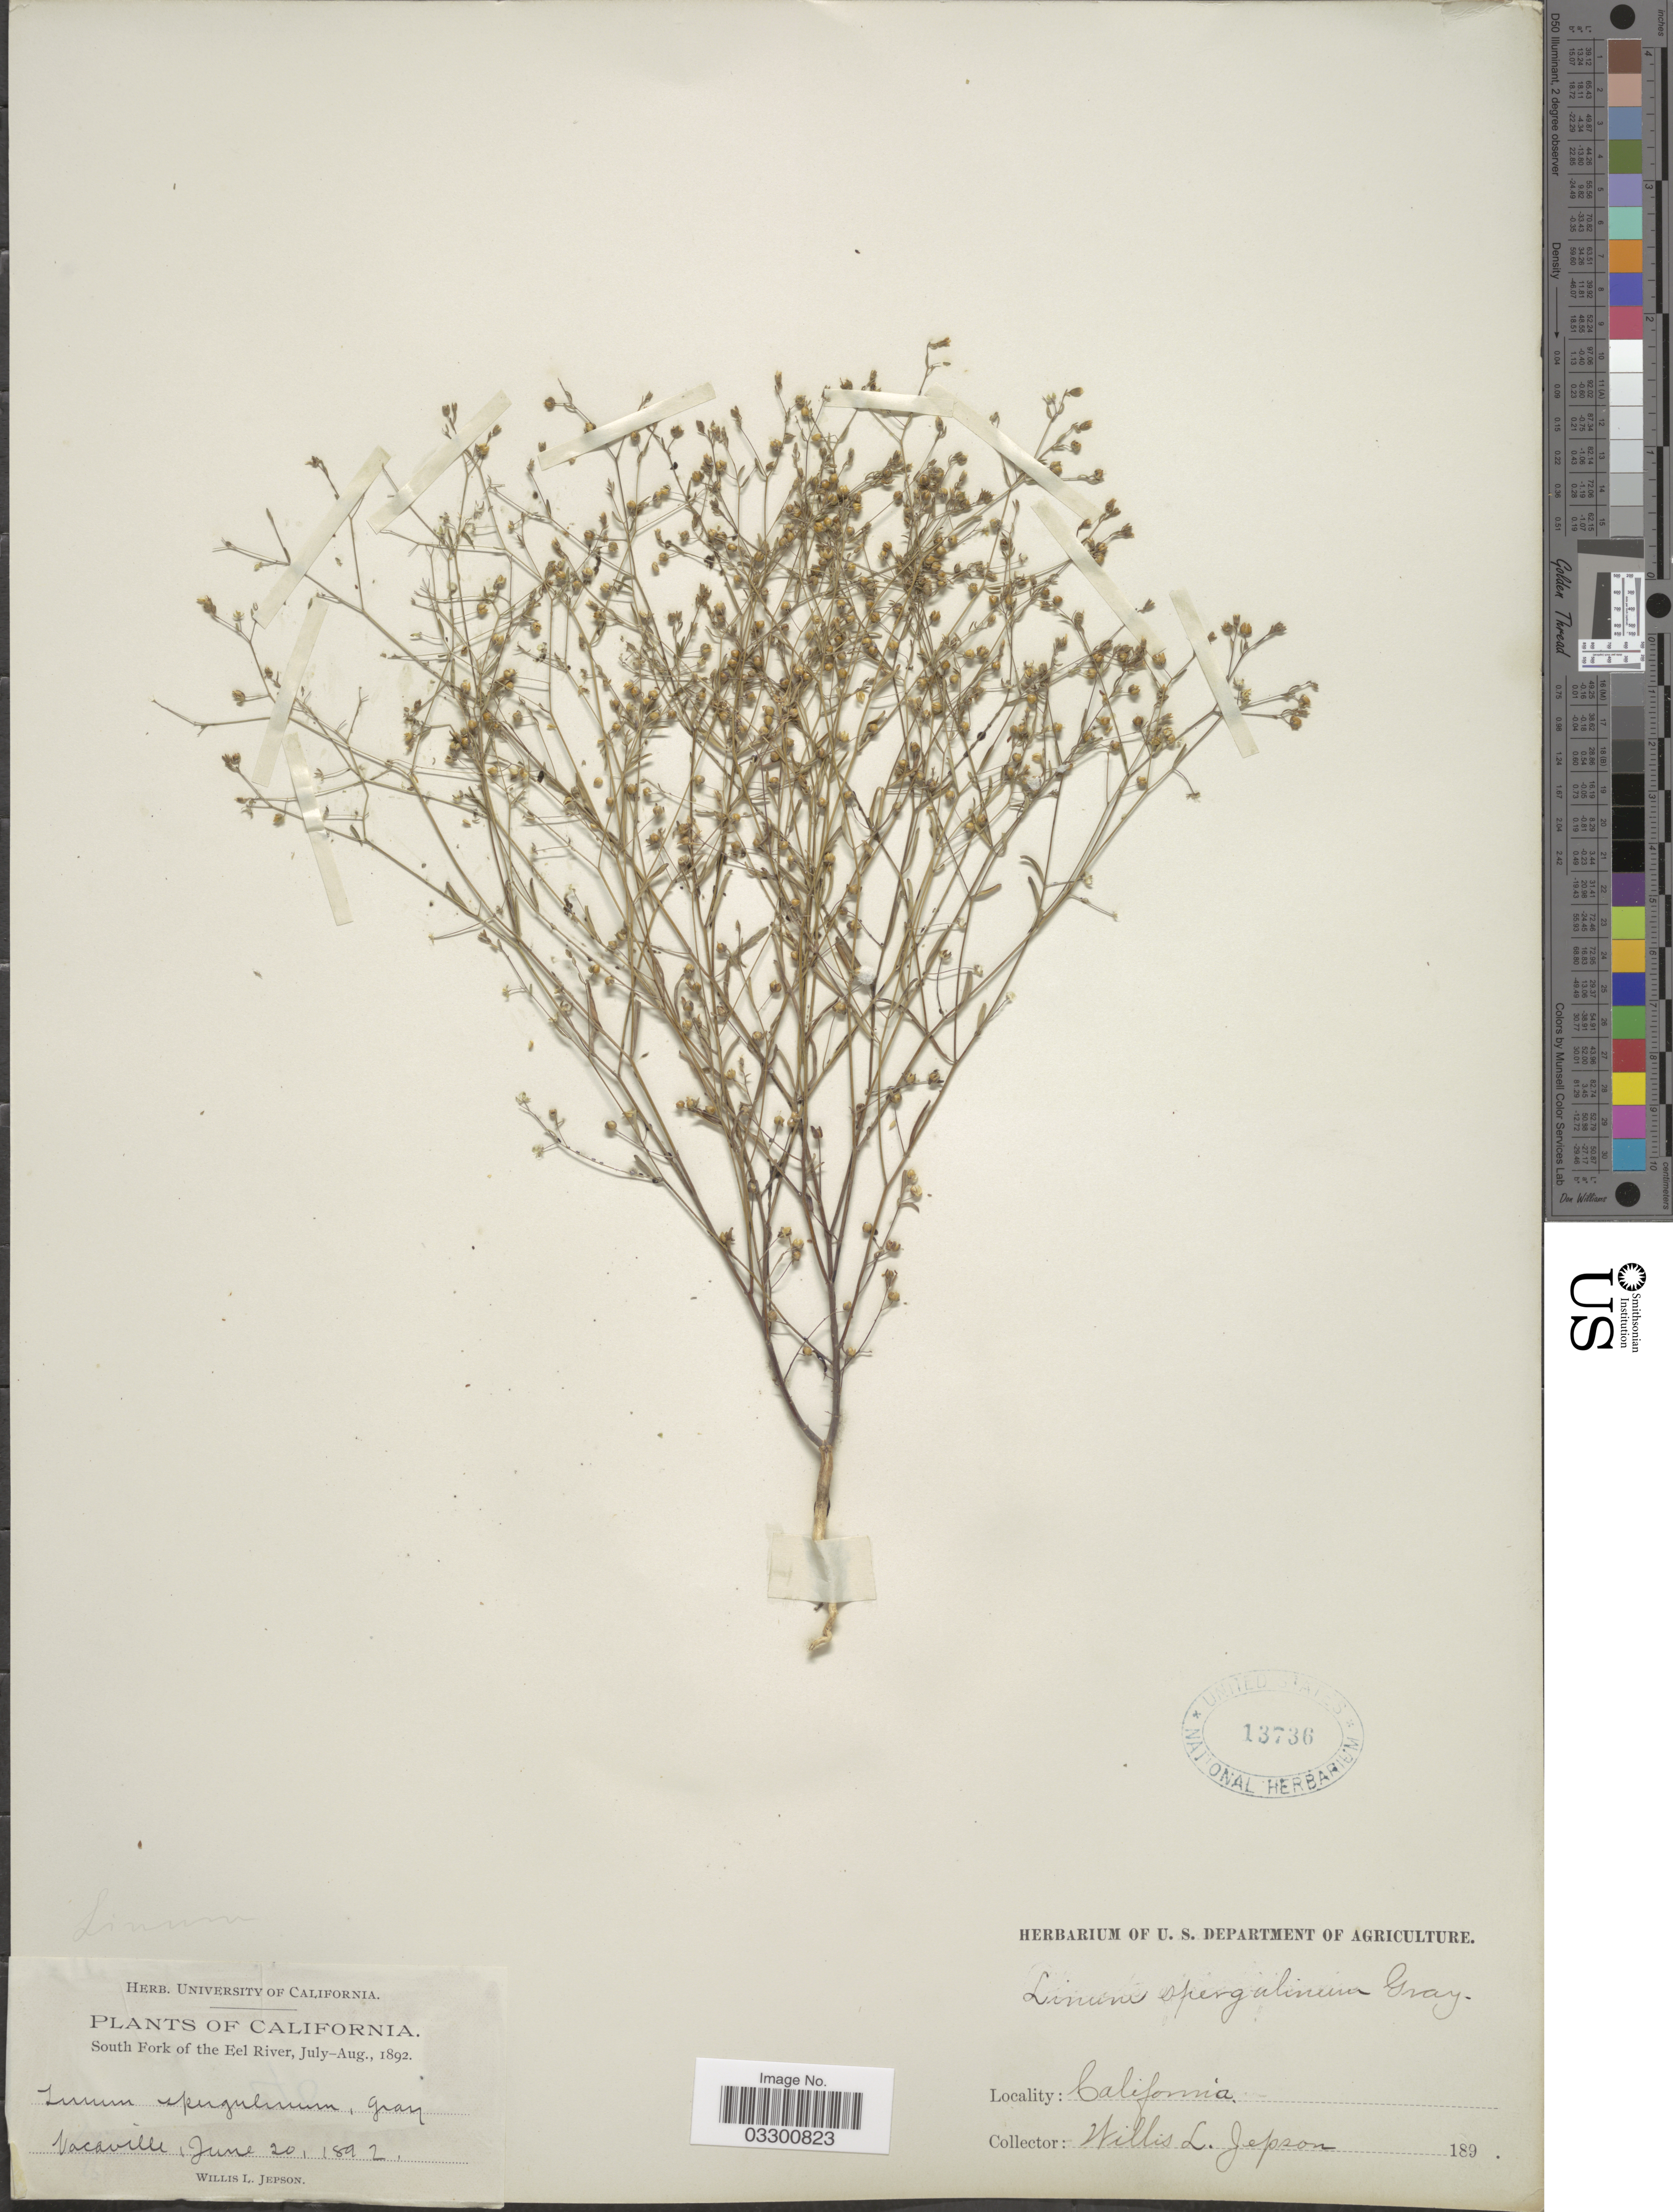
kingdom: Plantae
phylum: Tracheophyta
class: Magnoliopsida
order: Malpighiales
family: Linaceae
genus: Hesperolinon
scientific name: Hesperolinon spergulinum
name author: (A. Gray) Small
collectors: W. L. Jepson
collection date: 1892-06-20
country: United States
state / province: California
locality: South Fork of the Eel River, Vacaville.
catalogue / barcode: US 13736